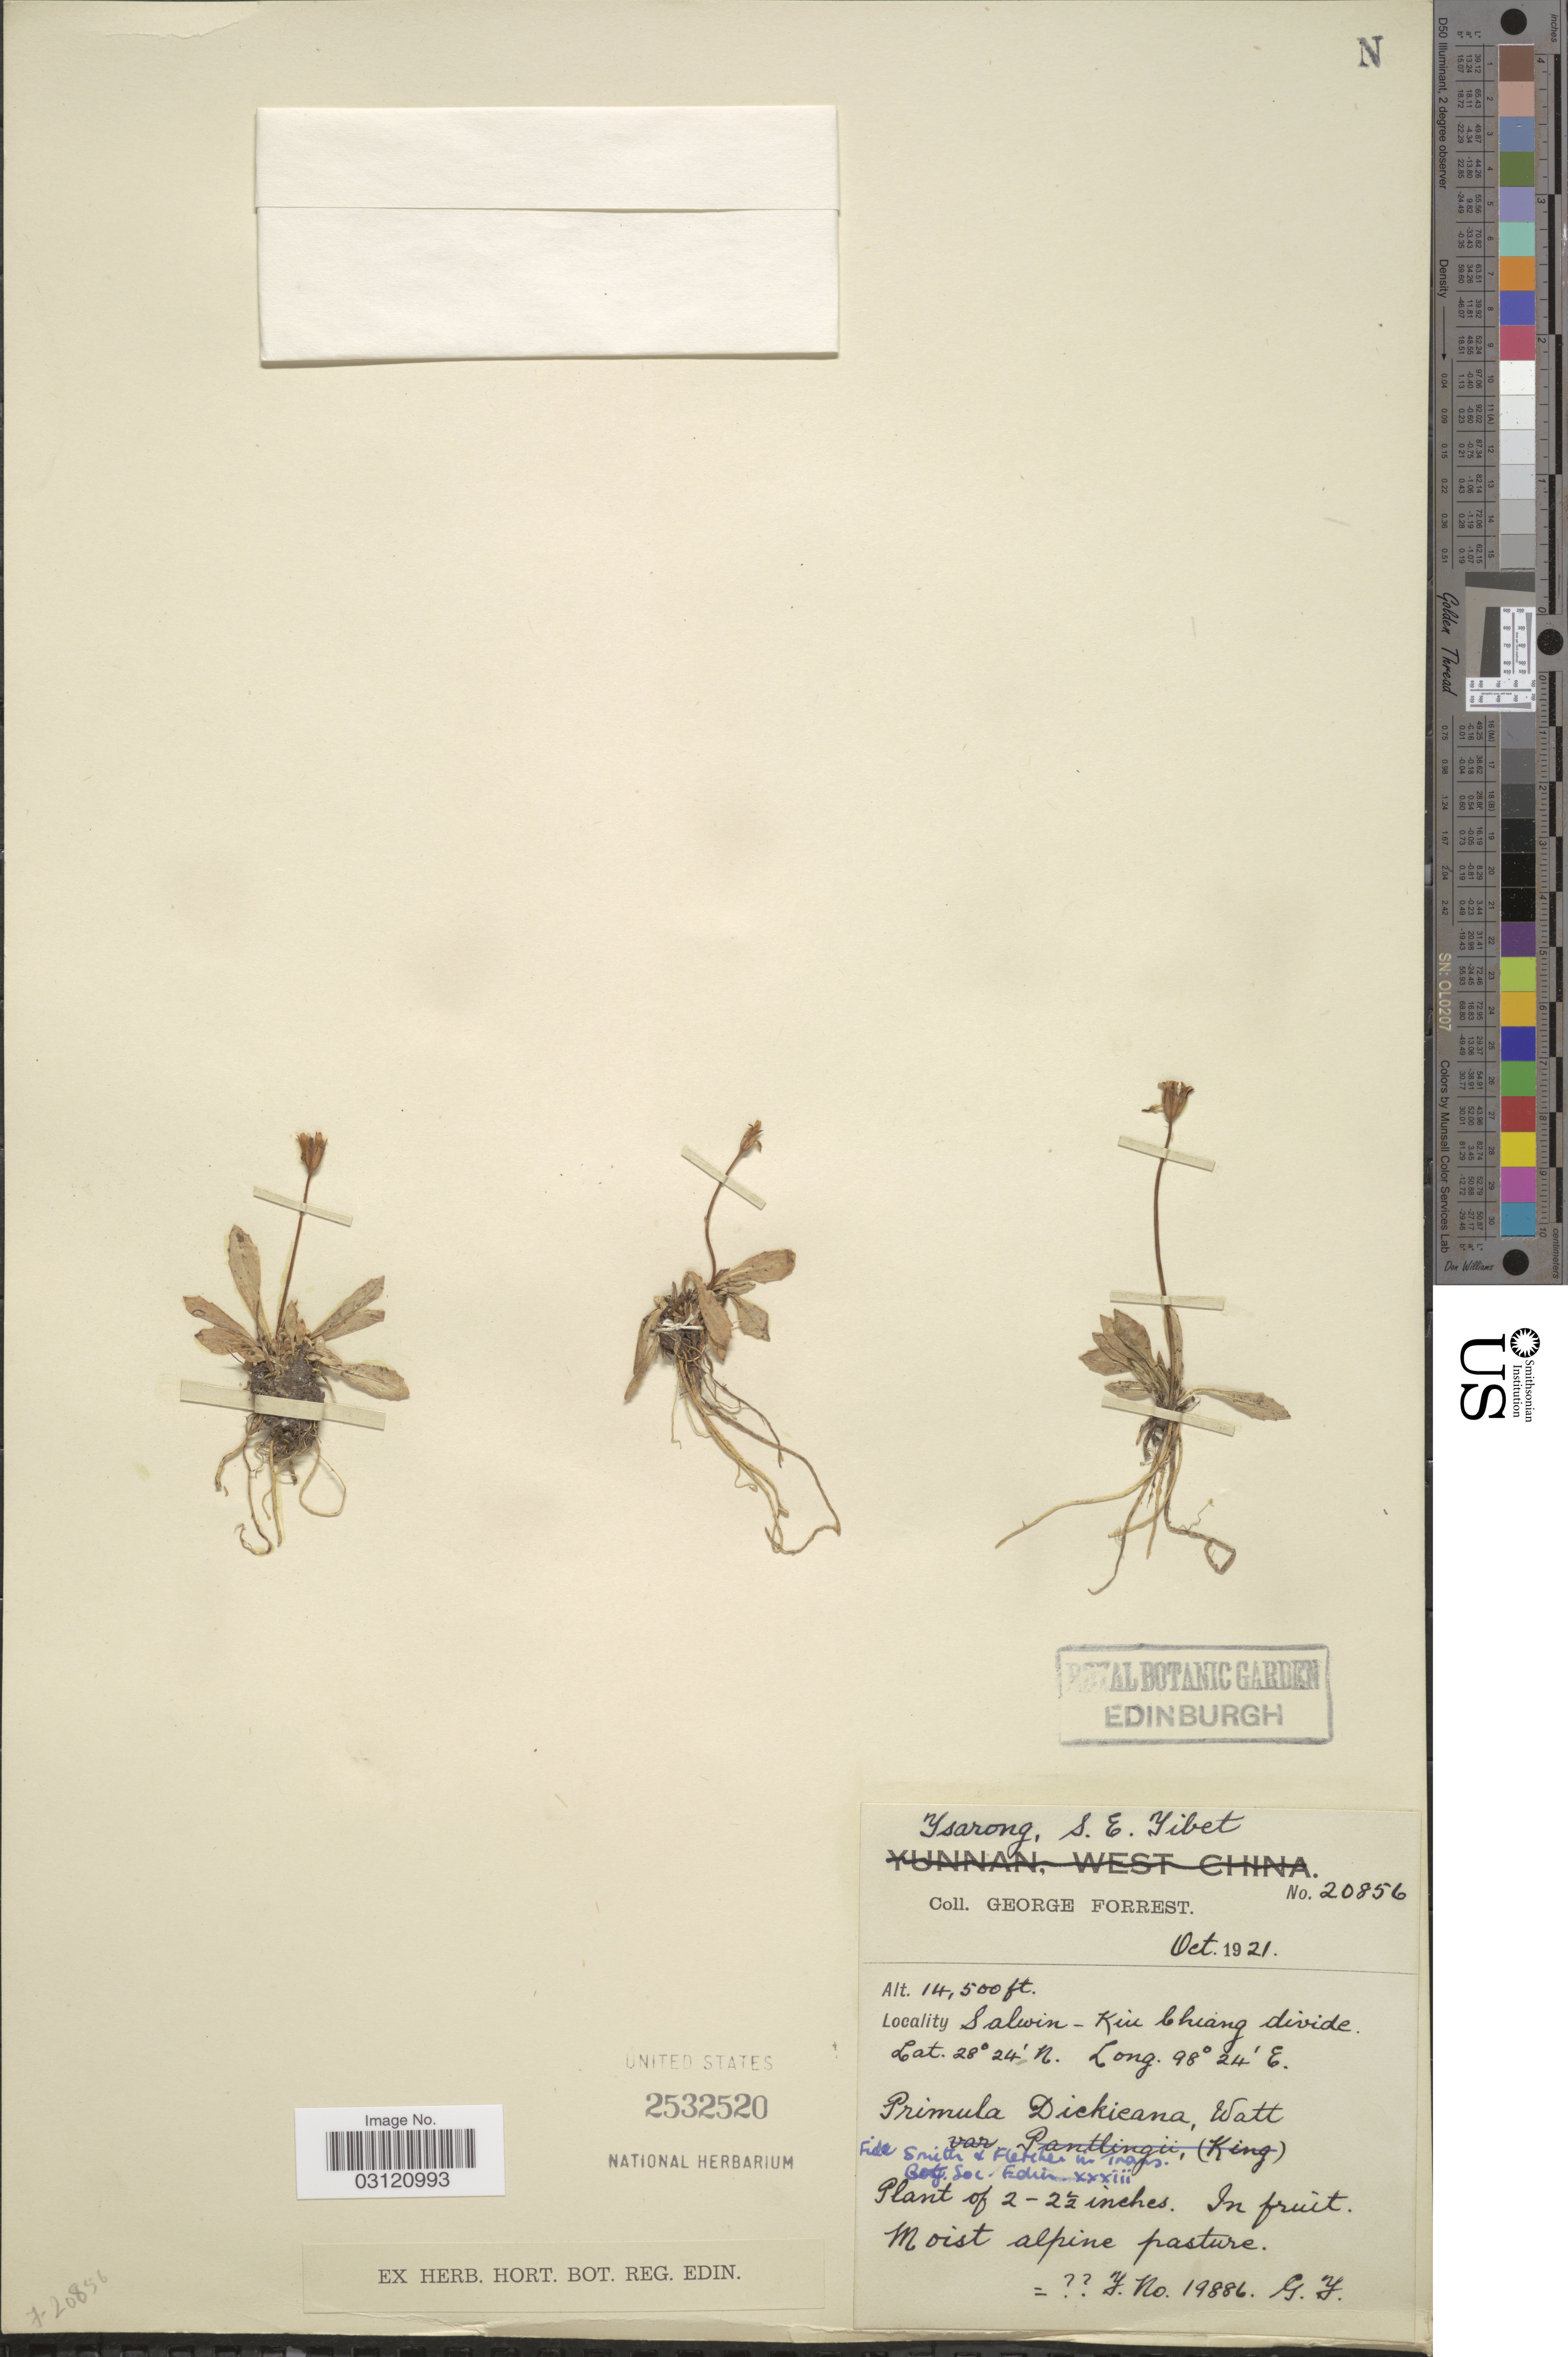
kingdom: Plantae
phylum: Tracheophyta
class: Magnoliopsida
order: Ericales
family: Primulaceae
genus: Primula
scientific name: Primula dickieana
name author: Watt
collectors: G. Forrest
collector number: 20856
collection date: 1921-10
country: China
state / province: Xizang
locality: Tsarong, S. E. Tibet. Salwin - Kiu Chiang divide.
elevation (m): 4420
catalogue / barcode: US 2532520